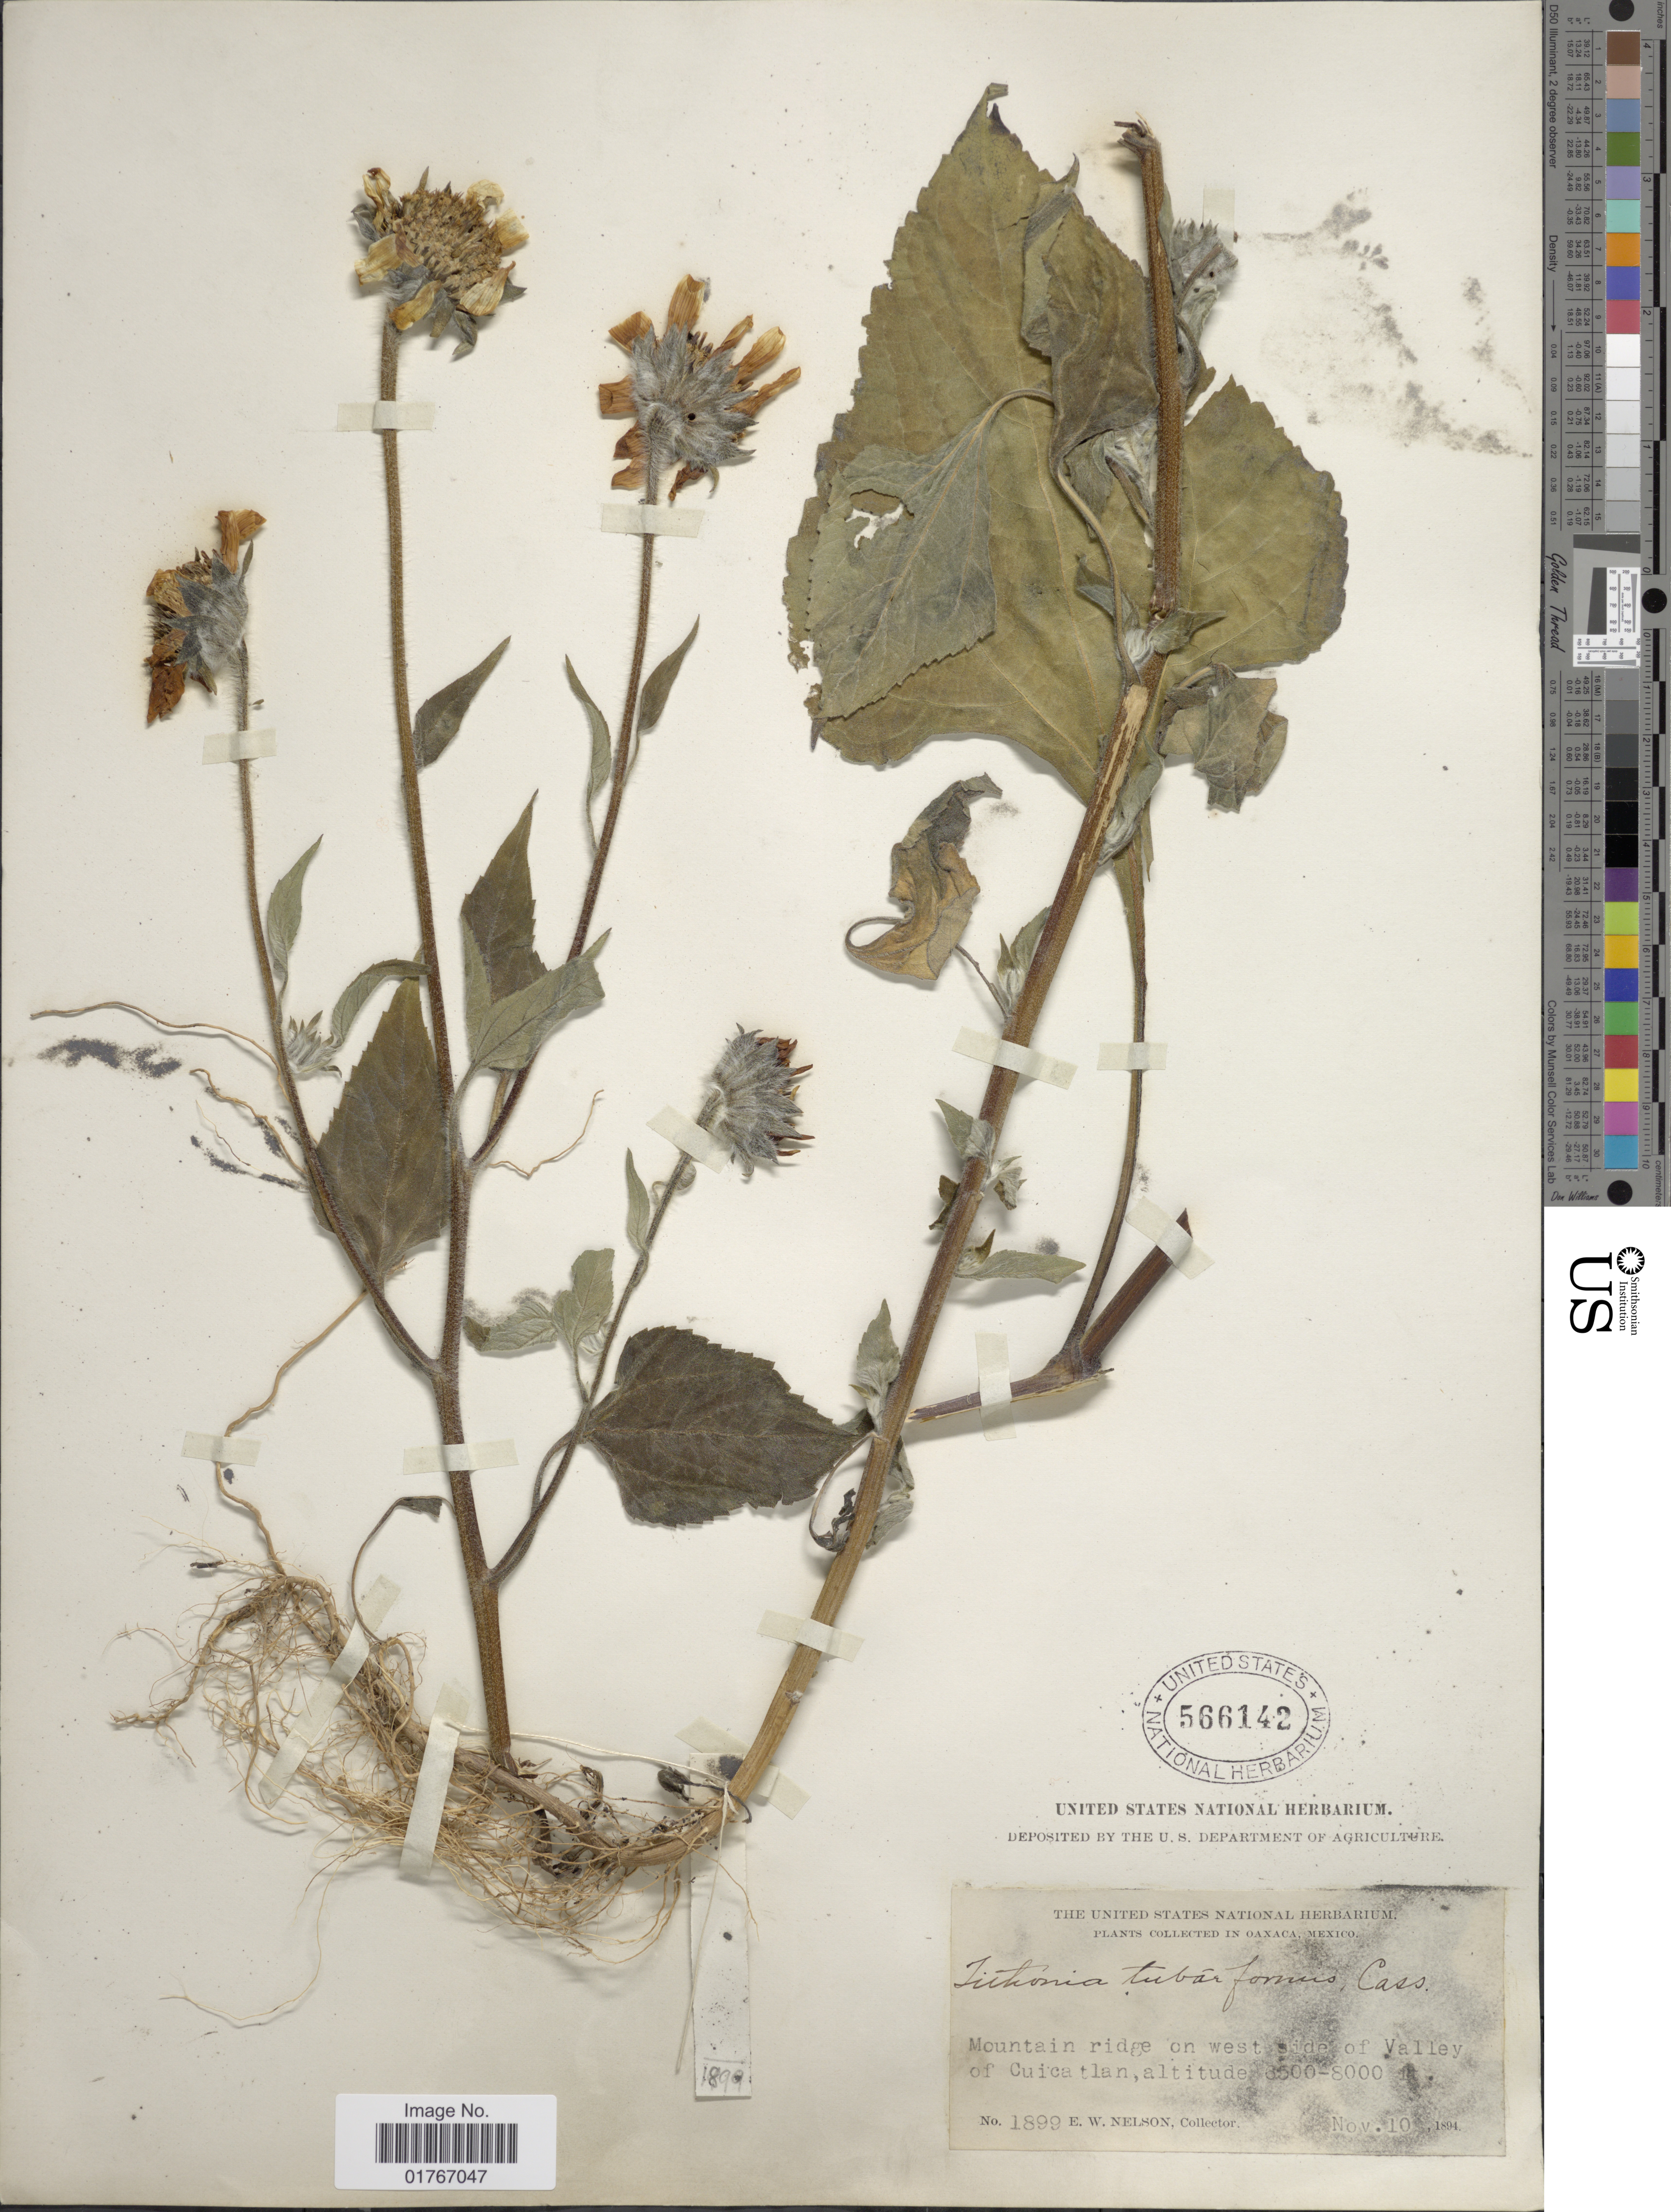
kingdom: Plantae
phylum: Tracheophyta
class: Magnoliopsida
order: Asterales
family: Asteraceae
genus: Tithonia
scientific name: Tithonia tubaeformis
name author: (Jacq.) Cass.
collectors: E. W. Nelson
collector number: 1899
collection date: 1894-11-10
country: Mexico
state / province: Oaxaca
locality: Mountain ridge on west side of Valley of Cuicatlan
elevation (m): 1981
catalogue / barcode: US 566142